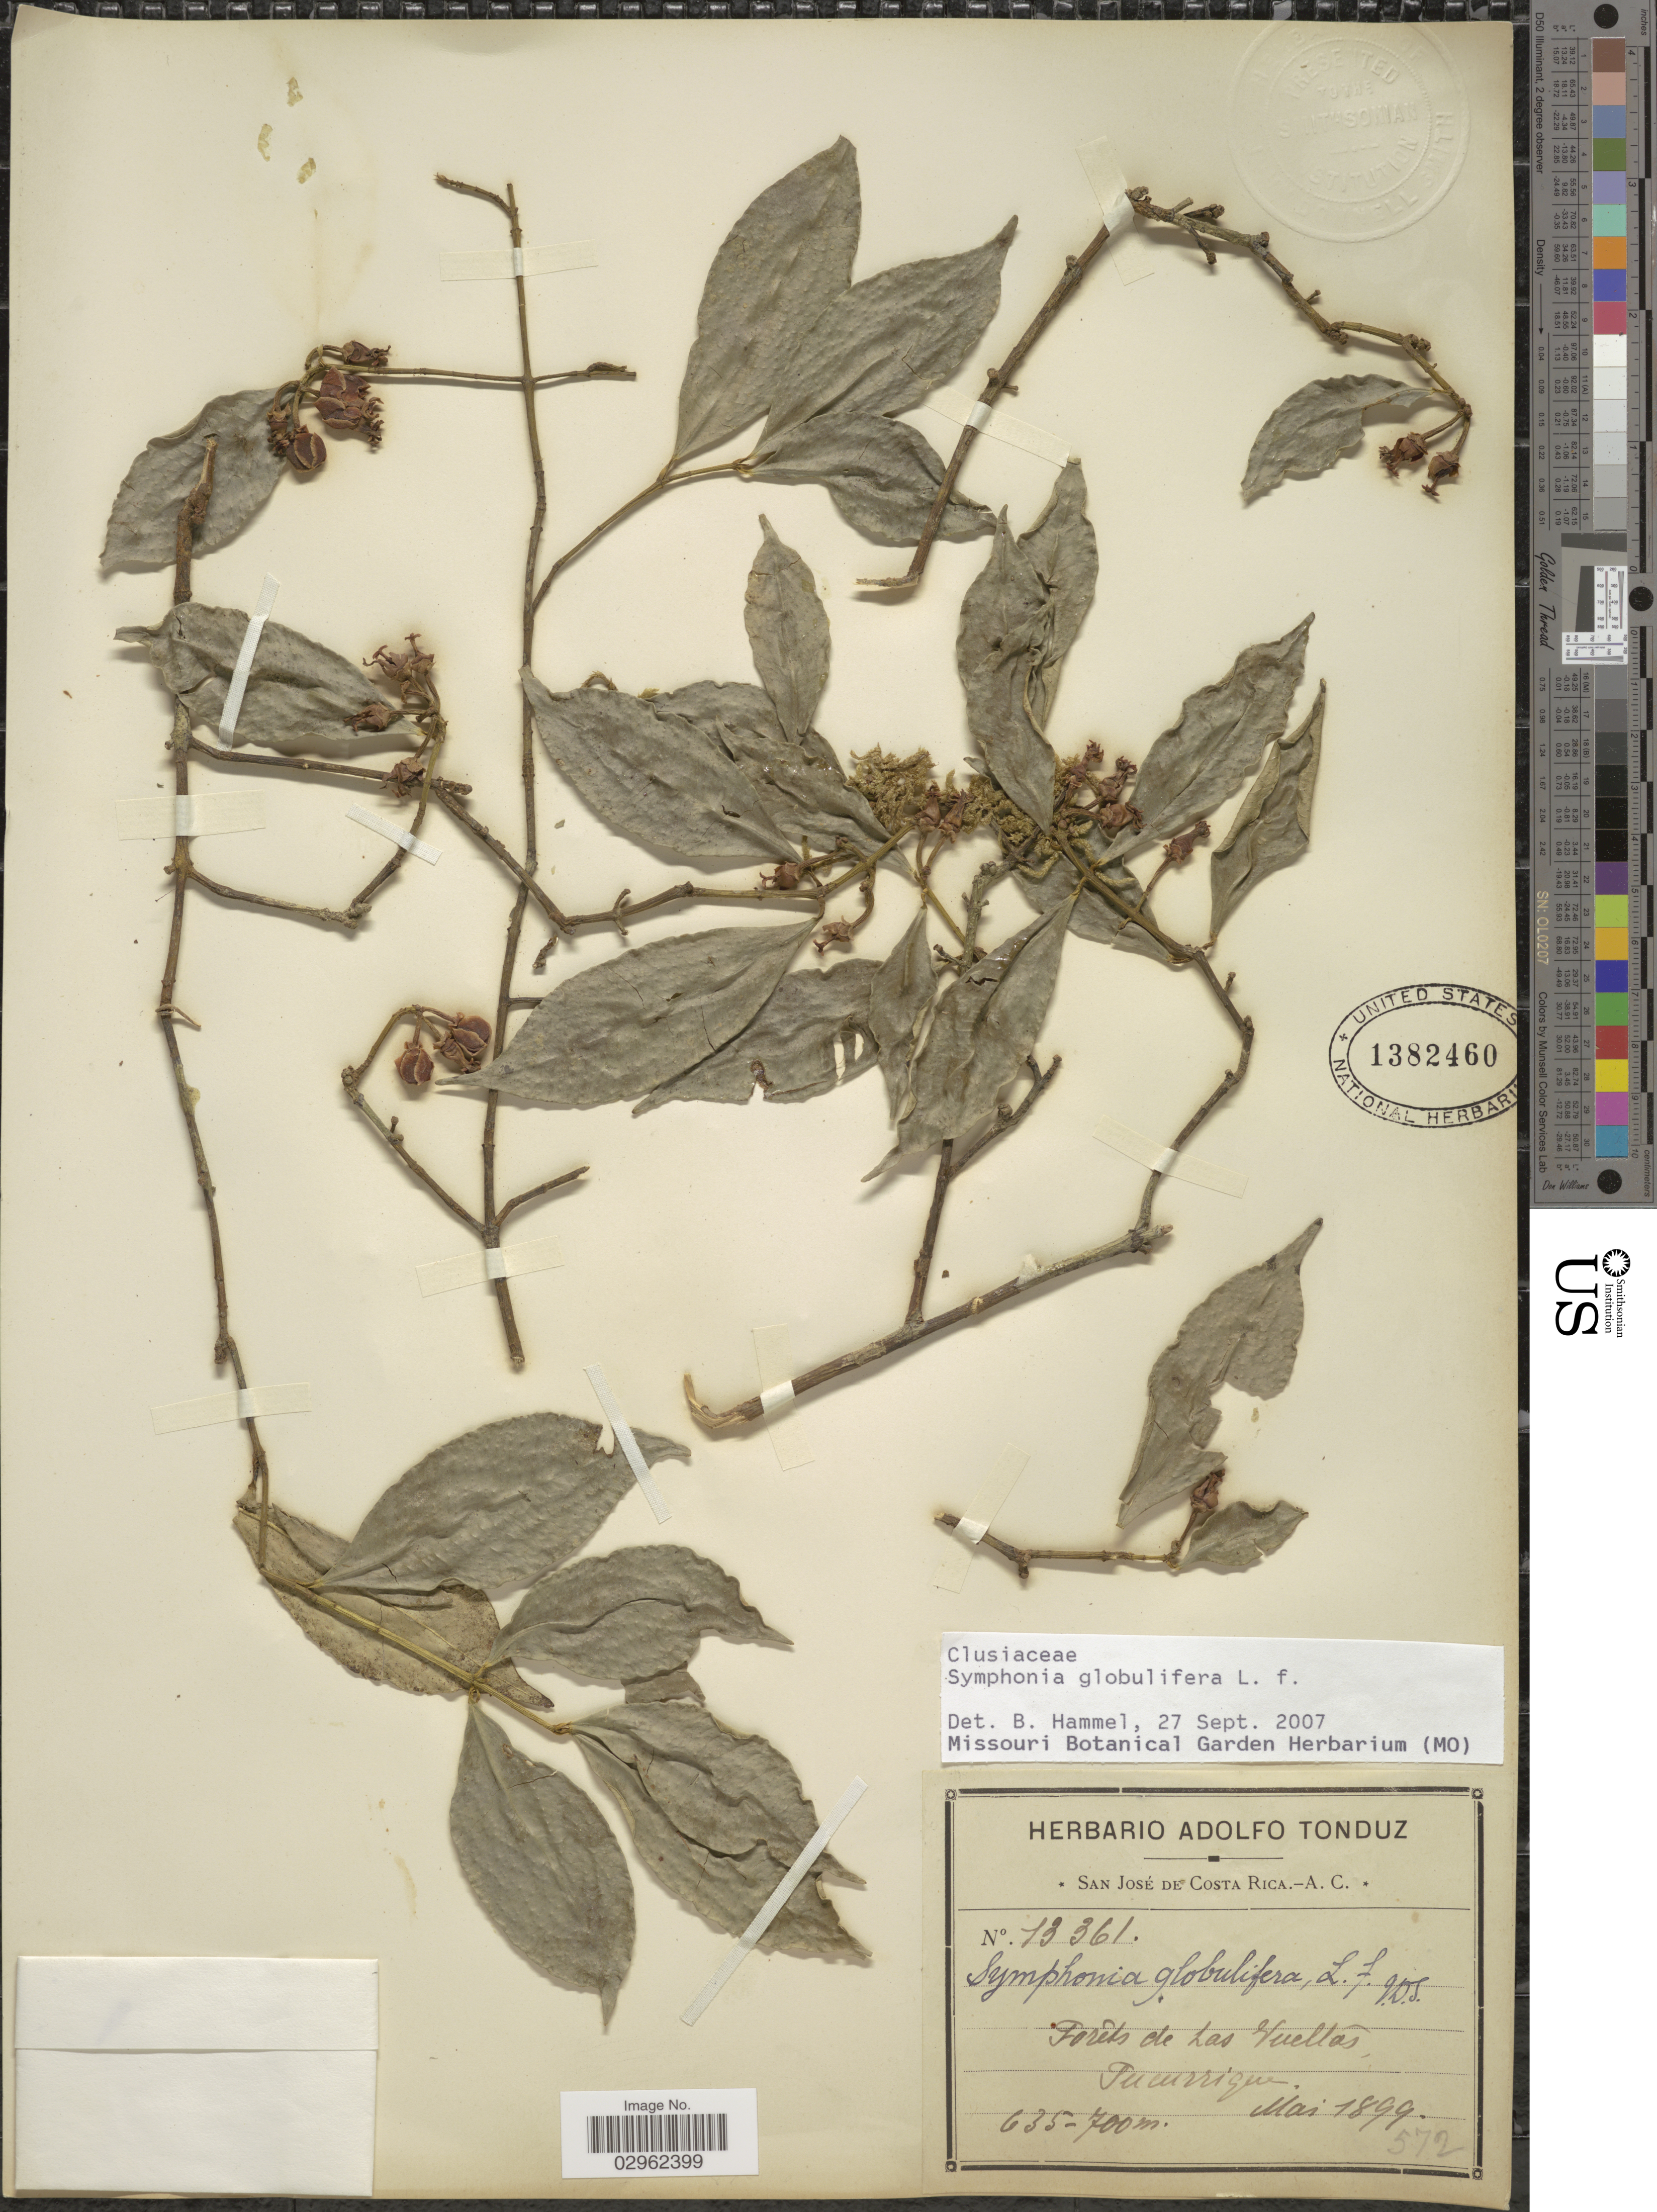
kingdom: Plantae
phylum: Tracheophyta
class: Magnoliopsida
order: Malpighiales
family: Clusiaceae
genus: Symphonia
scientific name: Symphonia globulifera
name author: L. f.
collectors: ex Herb. Adolfo Tonduz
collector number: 13361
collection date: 1899-05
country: Costa Rica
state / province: San José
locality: Forêts de Las Vueltas. Tucurrique.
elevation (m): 635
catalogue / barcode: US 1382460